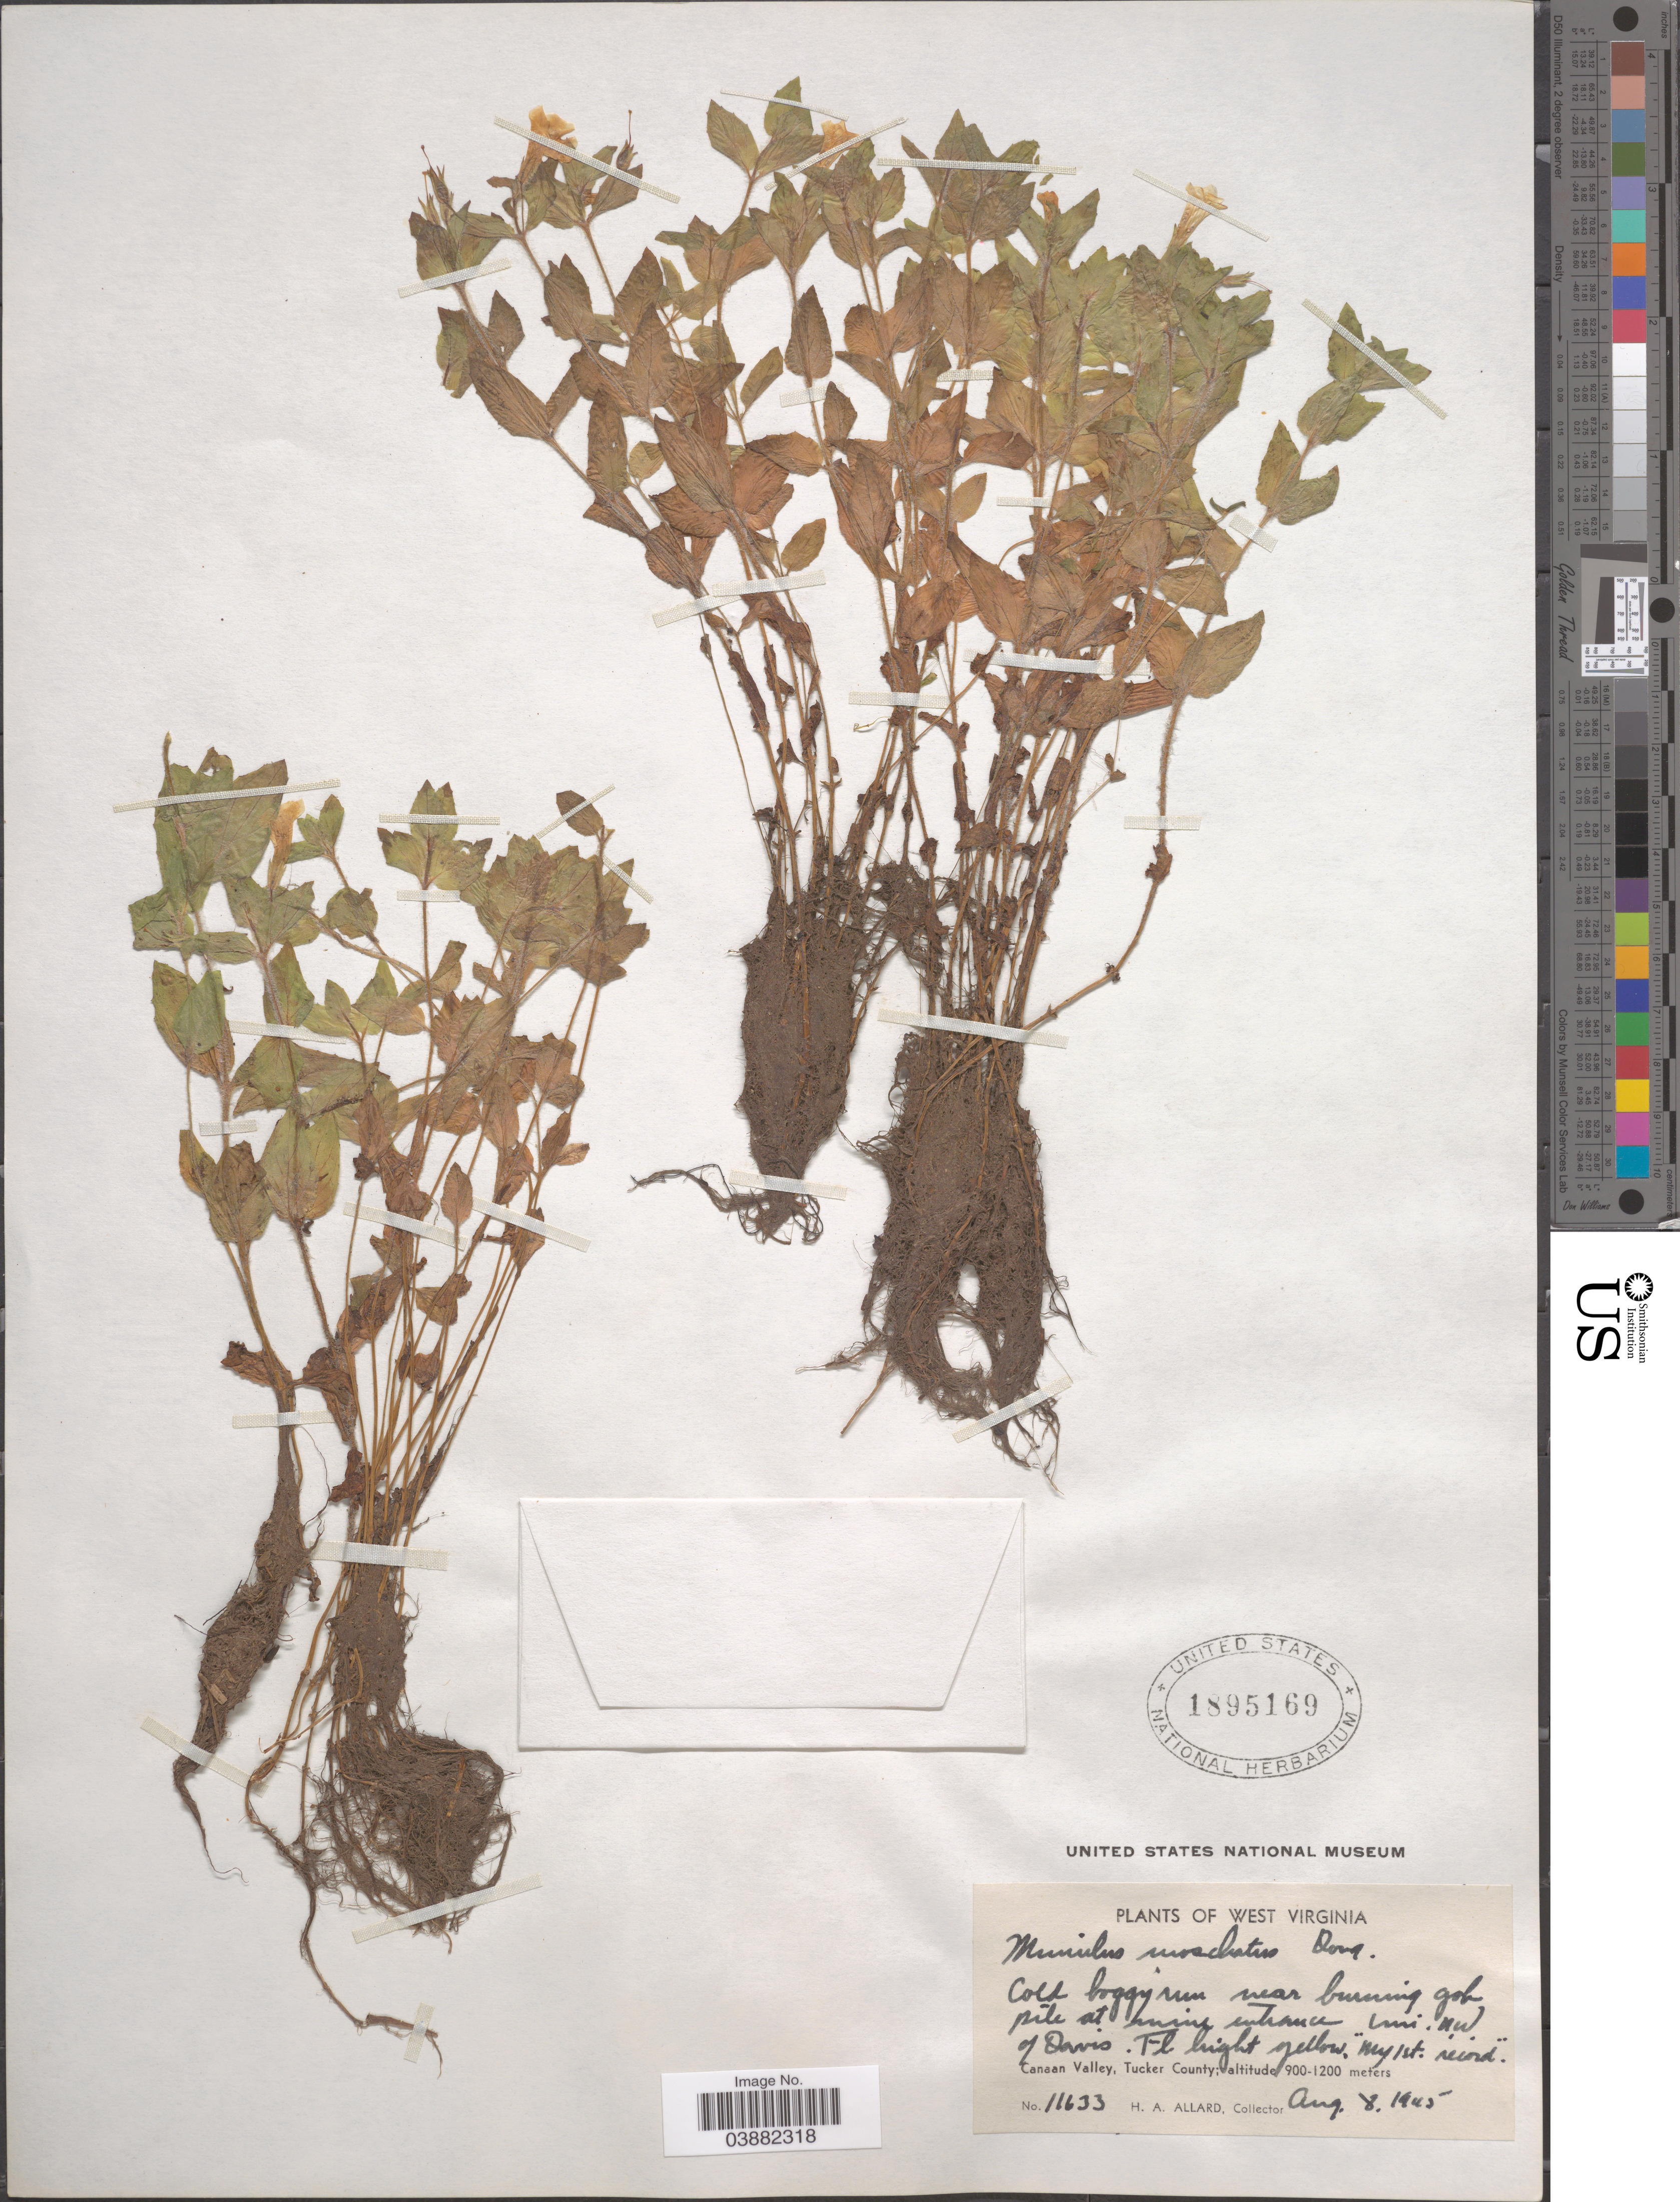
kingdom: Plantae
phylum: Tracheophyta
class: Magnoliopsida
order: Lamiales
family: Phrymaceae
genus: Mimulus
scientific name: Mimulus moschatus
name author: Douglas ex Lindl.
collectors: H. A. Allard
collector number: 11633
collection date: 1945-08-08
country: United States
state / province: West Virginia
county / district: Tucker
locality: Near burning gob pile at mine entrance, 1 mi. n.w. of Davis. Canaan Valley, Tucker County.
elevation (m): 900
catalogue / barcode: US 1895169